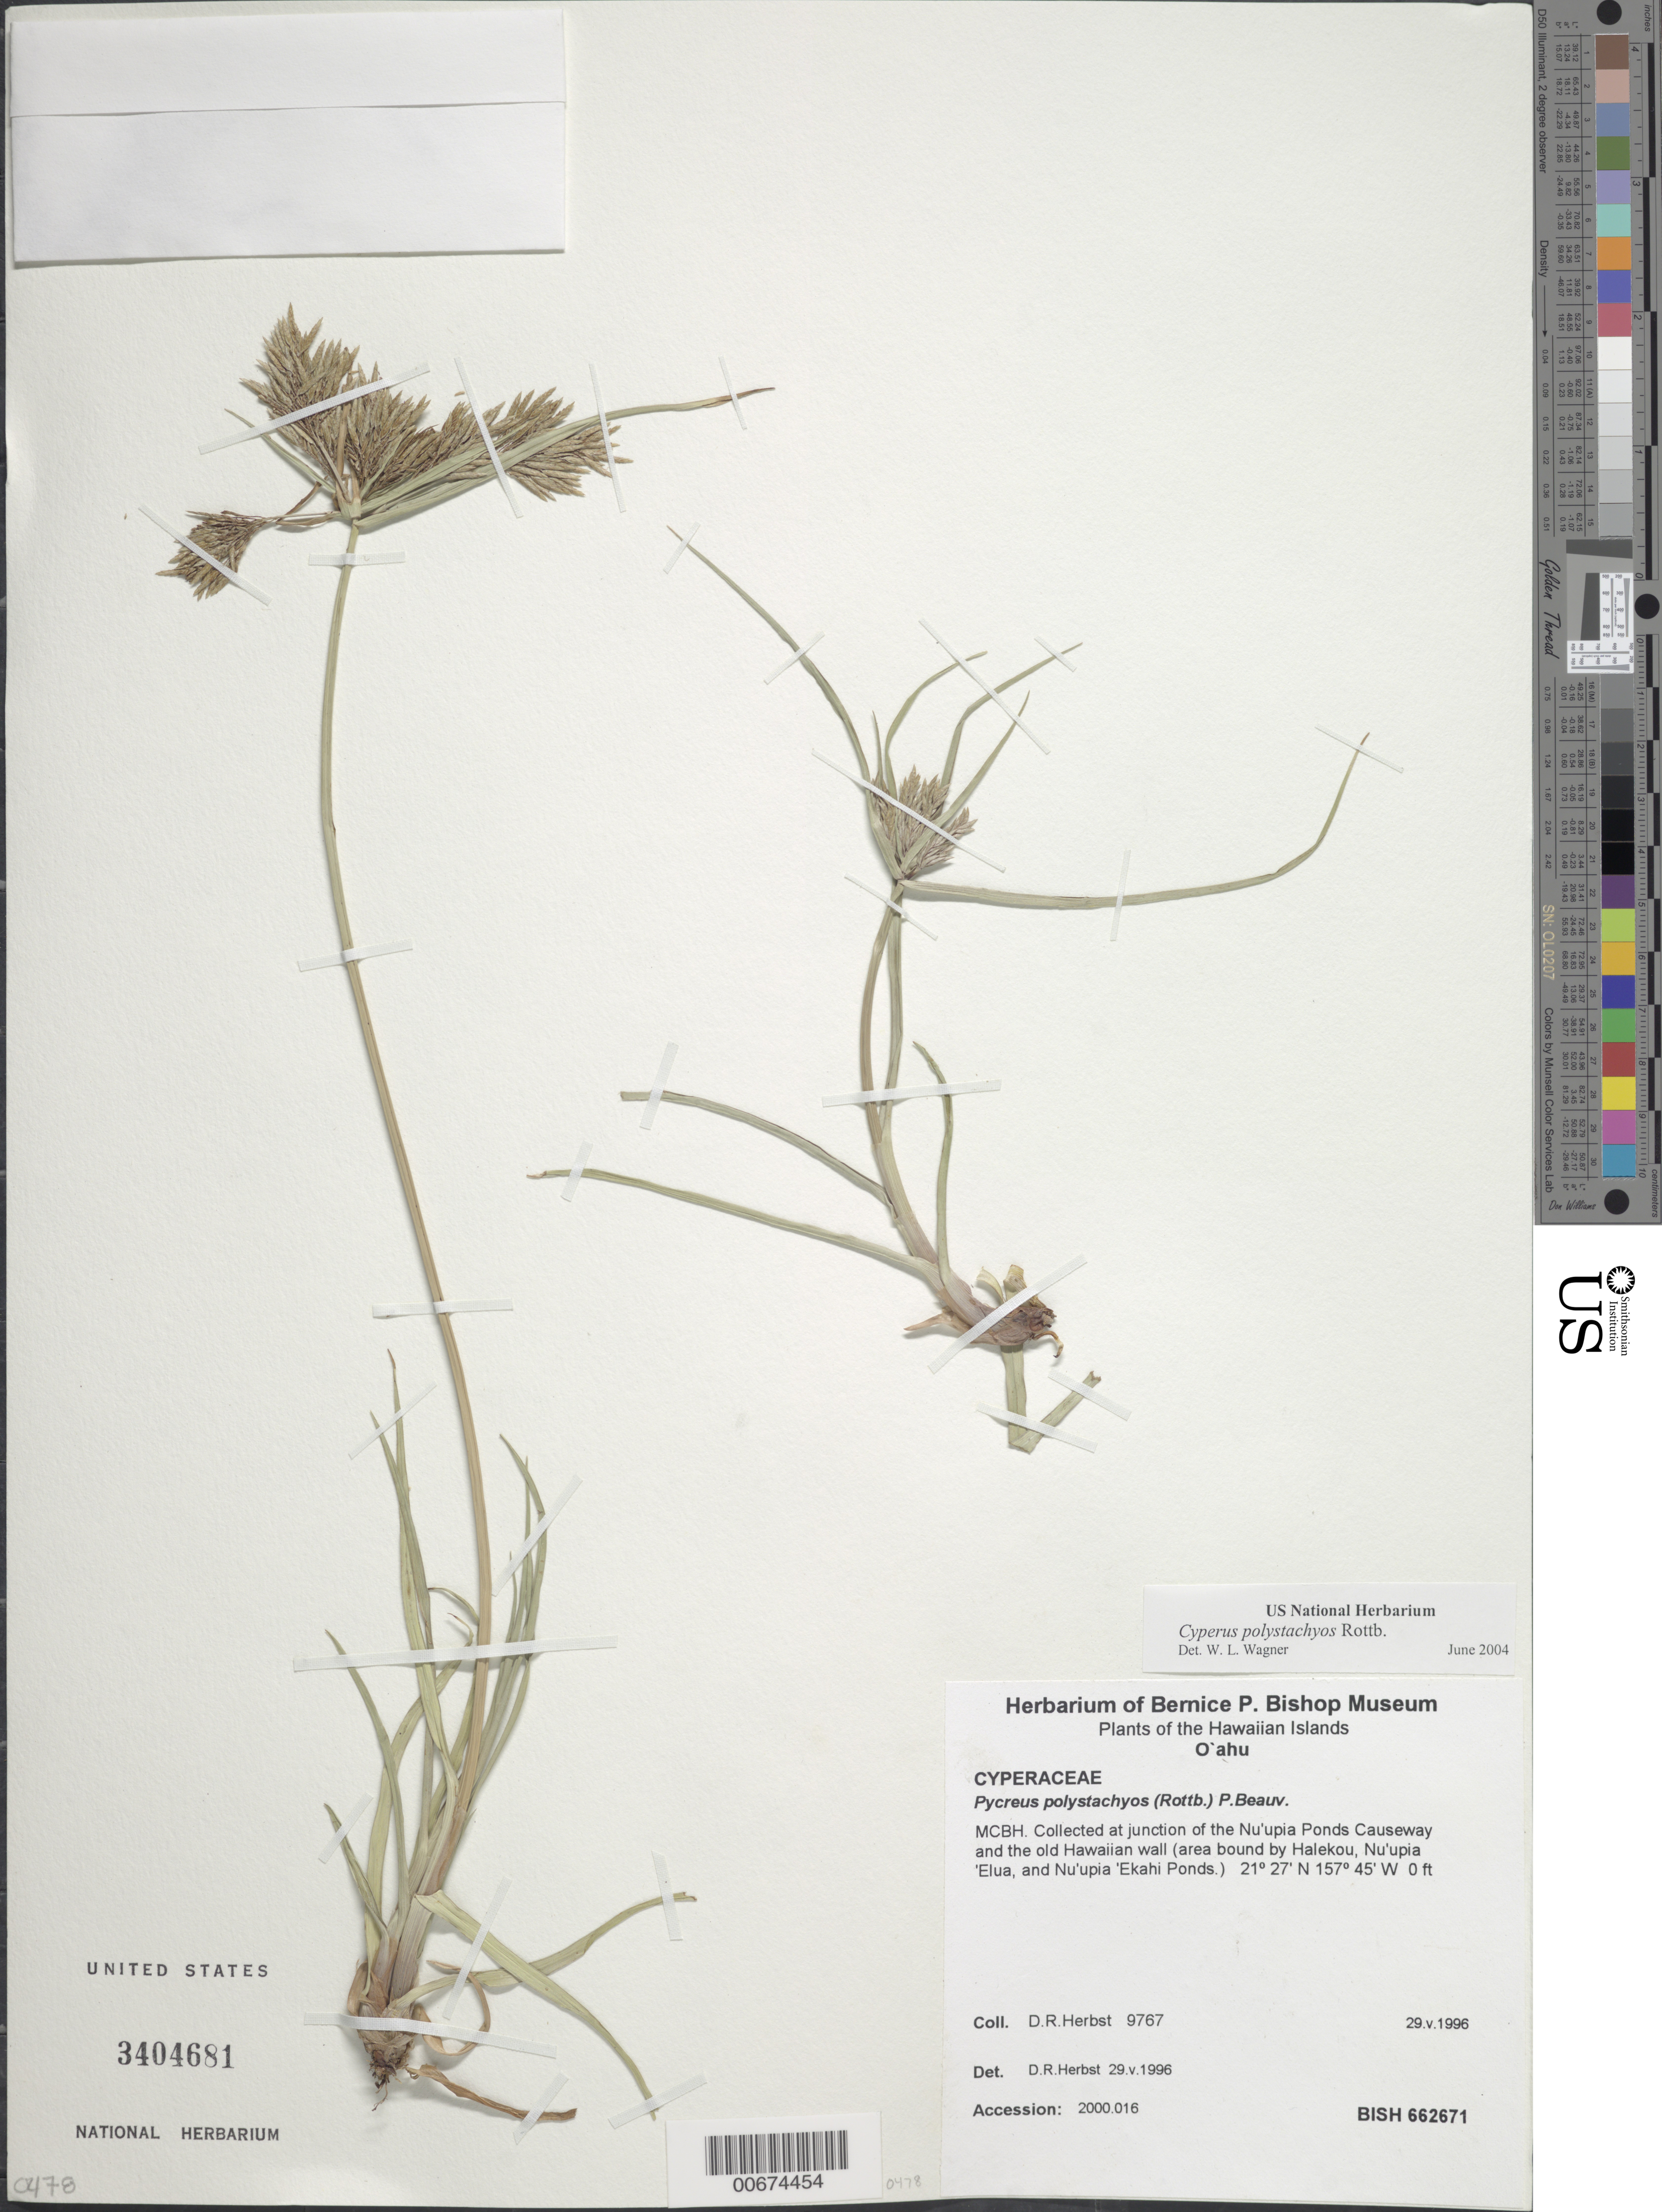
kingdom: Plantae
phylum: Tracheophyta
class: Liliopsida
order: Poales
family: Cyperaceae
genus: Cyperus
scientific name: Cyperus polystachyos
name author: Rottb.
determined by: Wagner, W. L., (BOT), Smithsonian Institution - National Museum of Natural History (UNITED STATES)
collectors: D. R. Herbst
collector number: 9767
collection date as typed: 29 May 1996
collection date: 1996-05-29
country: United States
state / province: Hawaii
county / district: Honolulu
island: Oahu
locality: MCBH. Collected at junction of the Nu'upia Ponds Causeway and the old Hawaiian wall (area bound by Halekou, Nu'upia 'Elua, and N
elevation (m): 0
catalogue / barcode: US 3404681